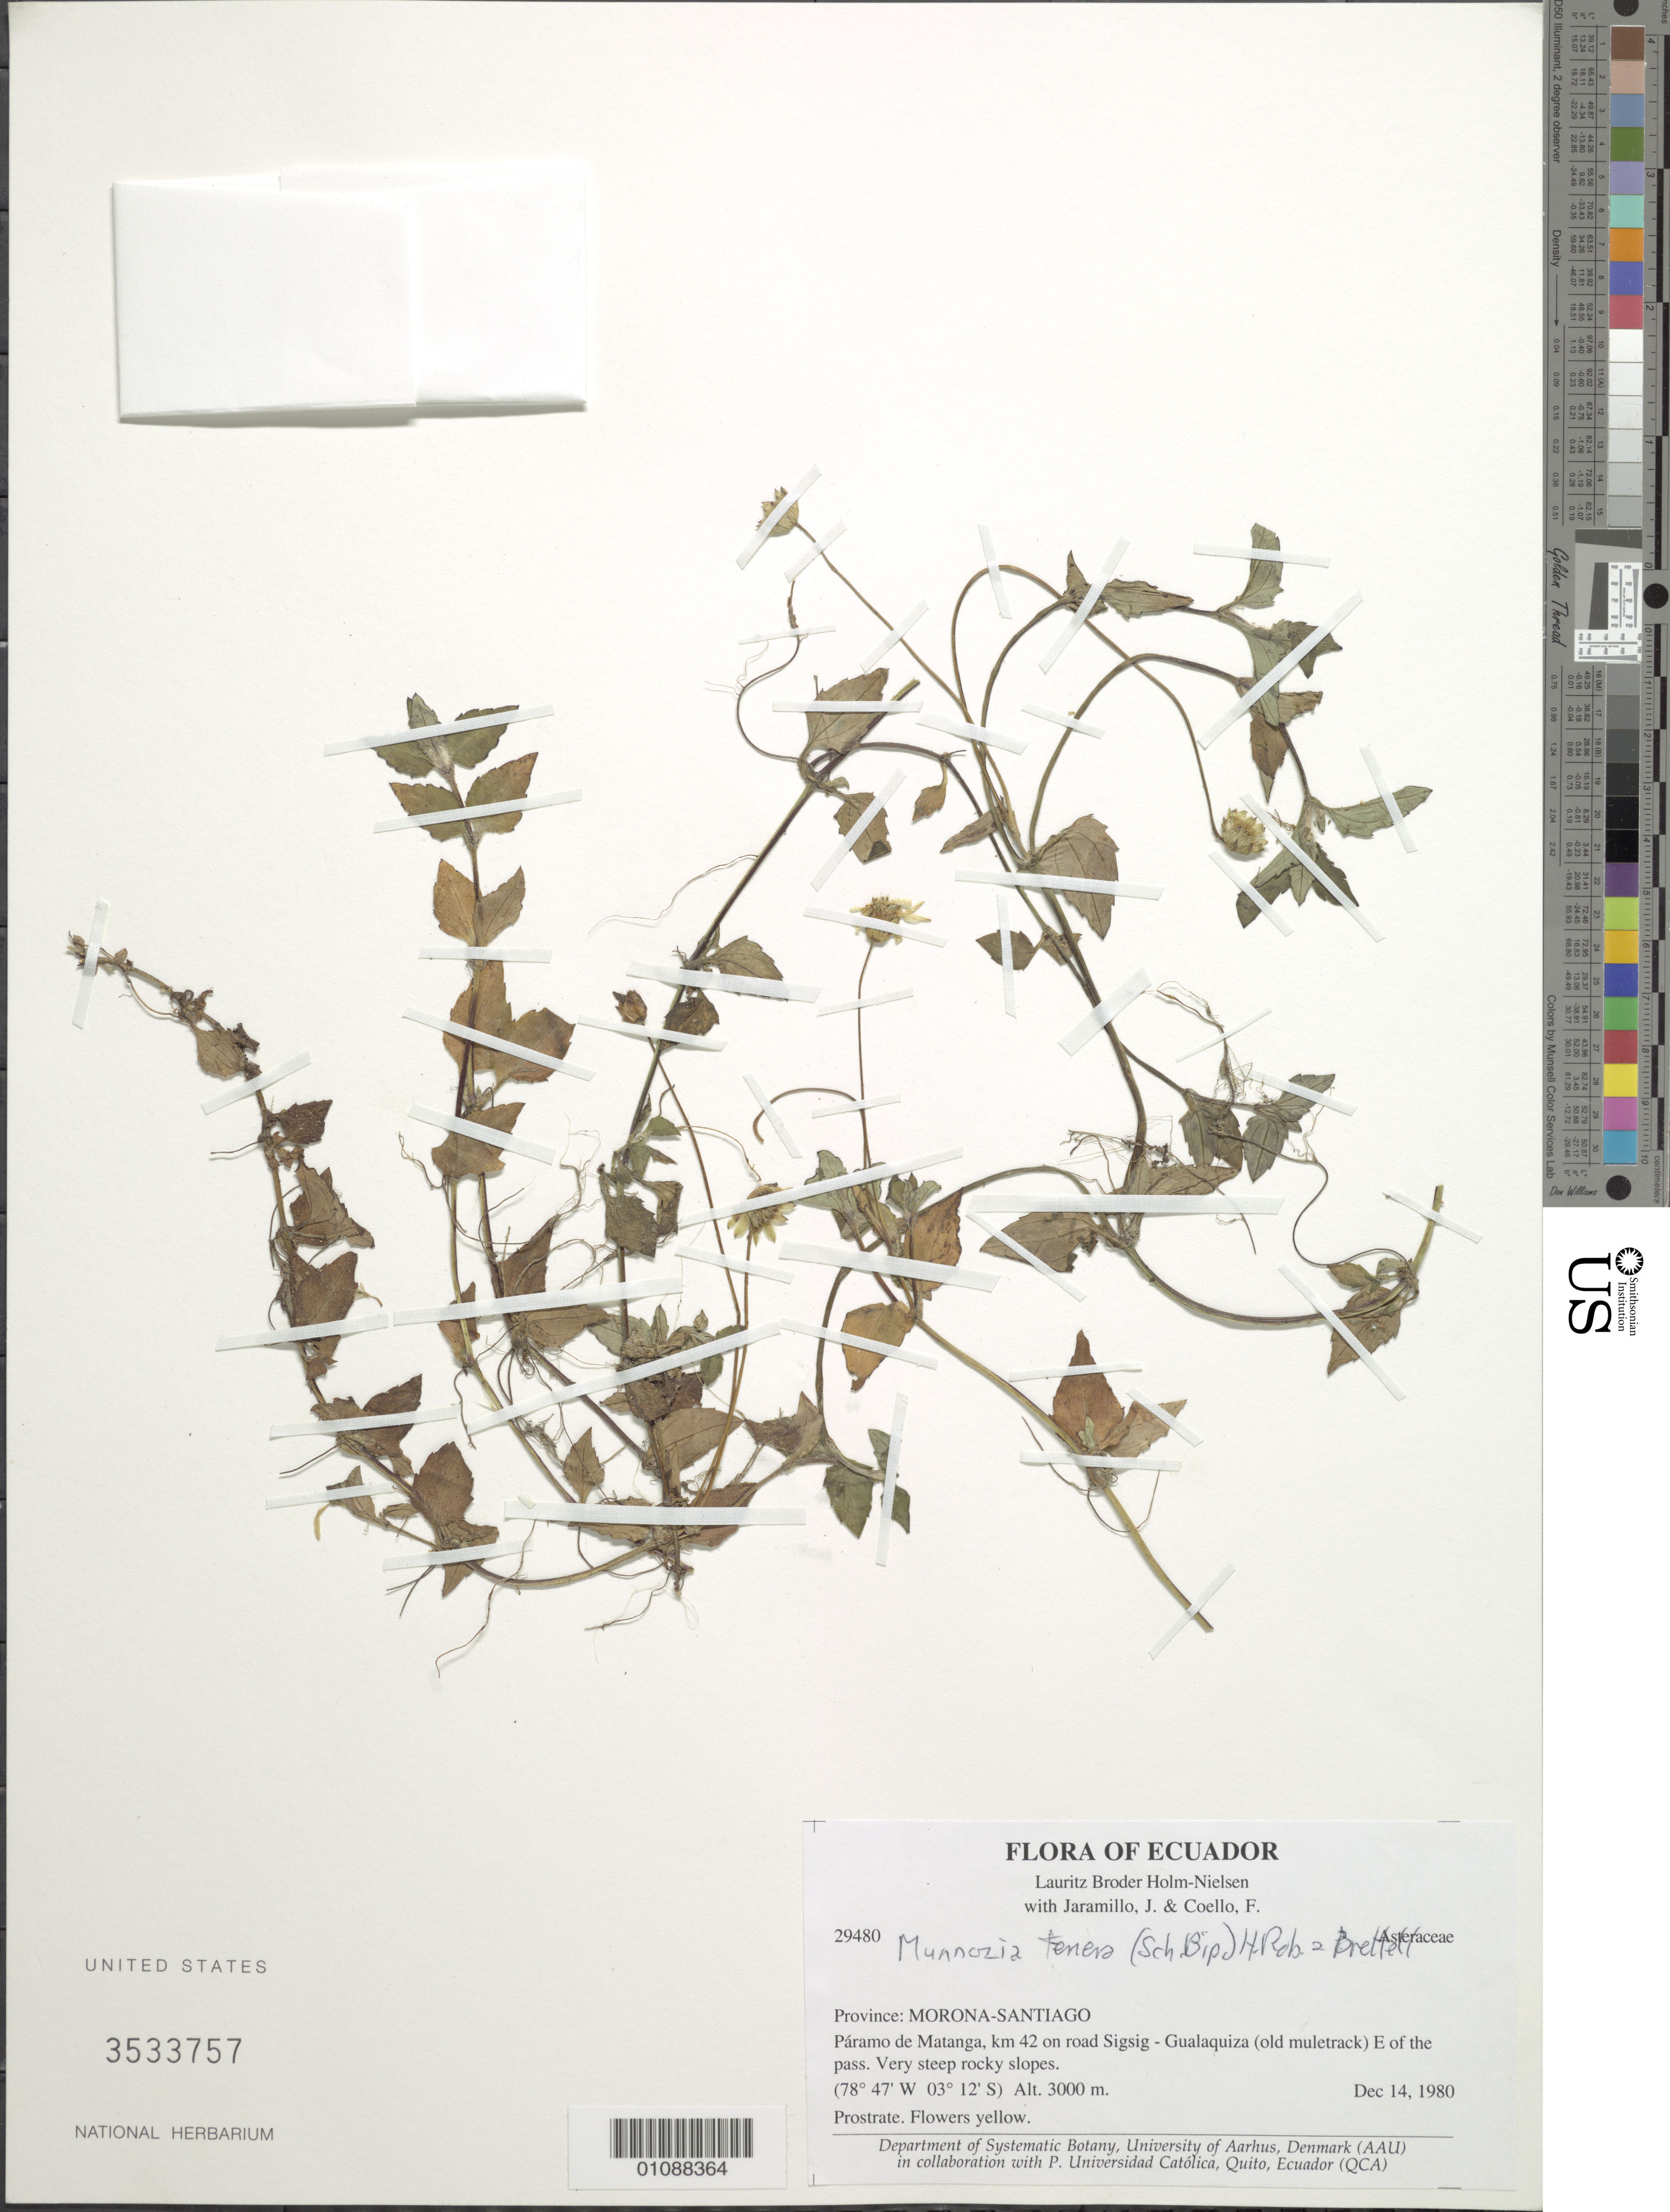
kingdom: Plantae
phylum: Tracheophyta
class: Magnoliopsida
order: Asterales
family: Asteraceae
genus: Munnozia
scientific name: Munnozia tenera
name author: (Sch. Bip.) H. Rob. & Brettell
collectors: L. B. Holm-Nielsen, J. L. Jaramillo & F. Coello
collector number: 29480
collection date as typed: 14 November 1980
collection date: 1980-11-14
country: Ecuador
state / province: Morona-Santiago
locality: Páramo de Matanga, km 42 on road Sigsig - Gualaquiza (old muletrack) E of the pass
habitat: Very steep rocky slopes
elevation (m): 3000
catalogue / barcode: US 3533757